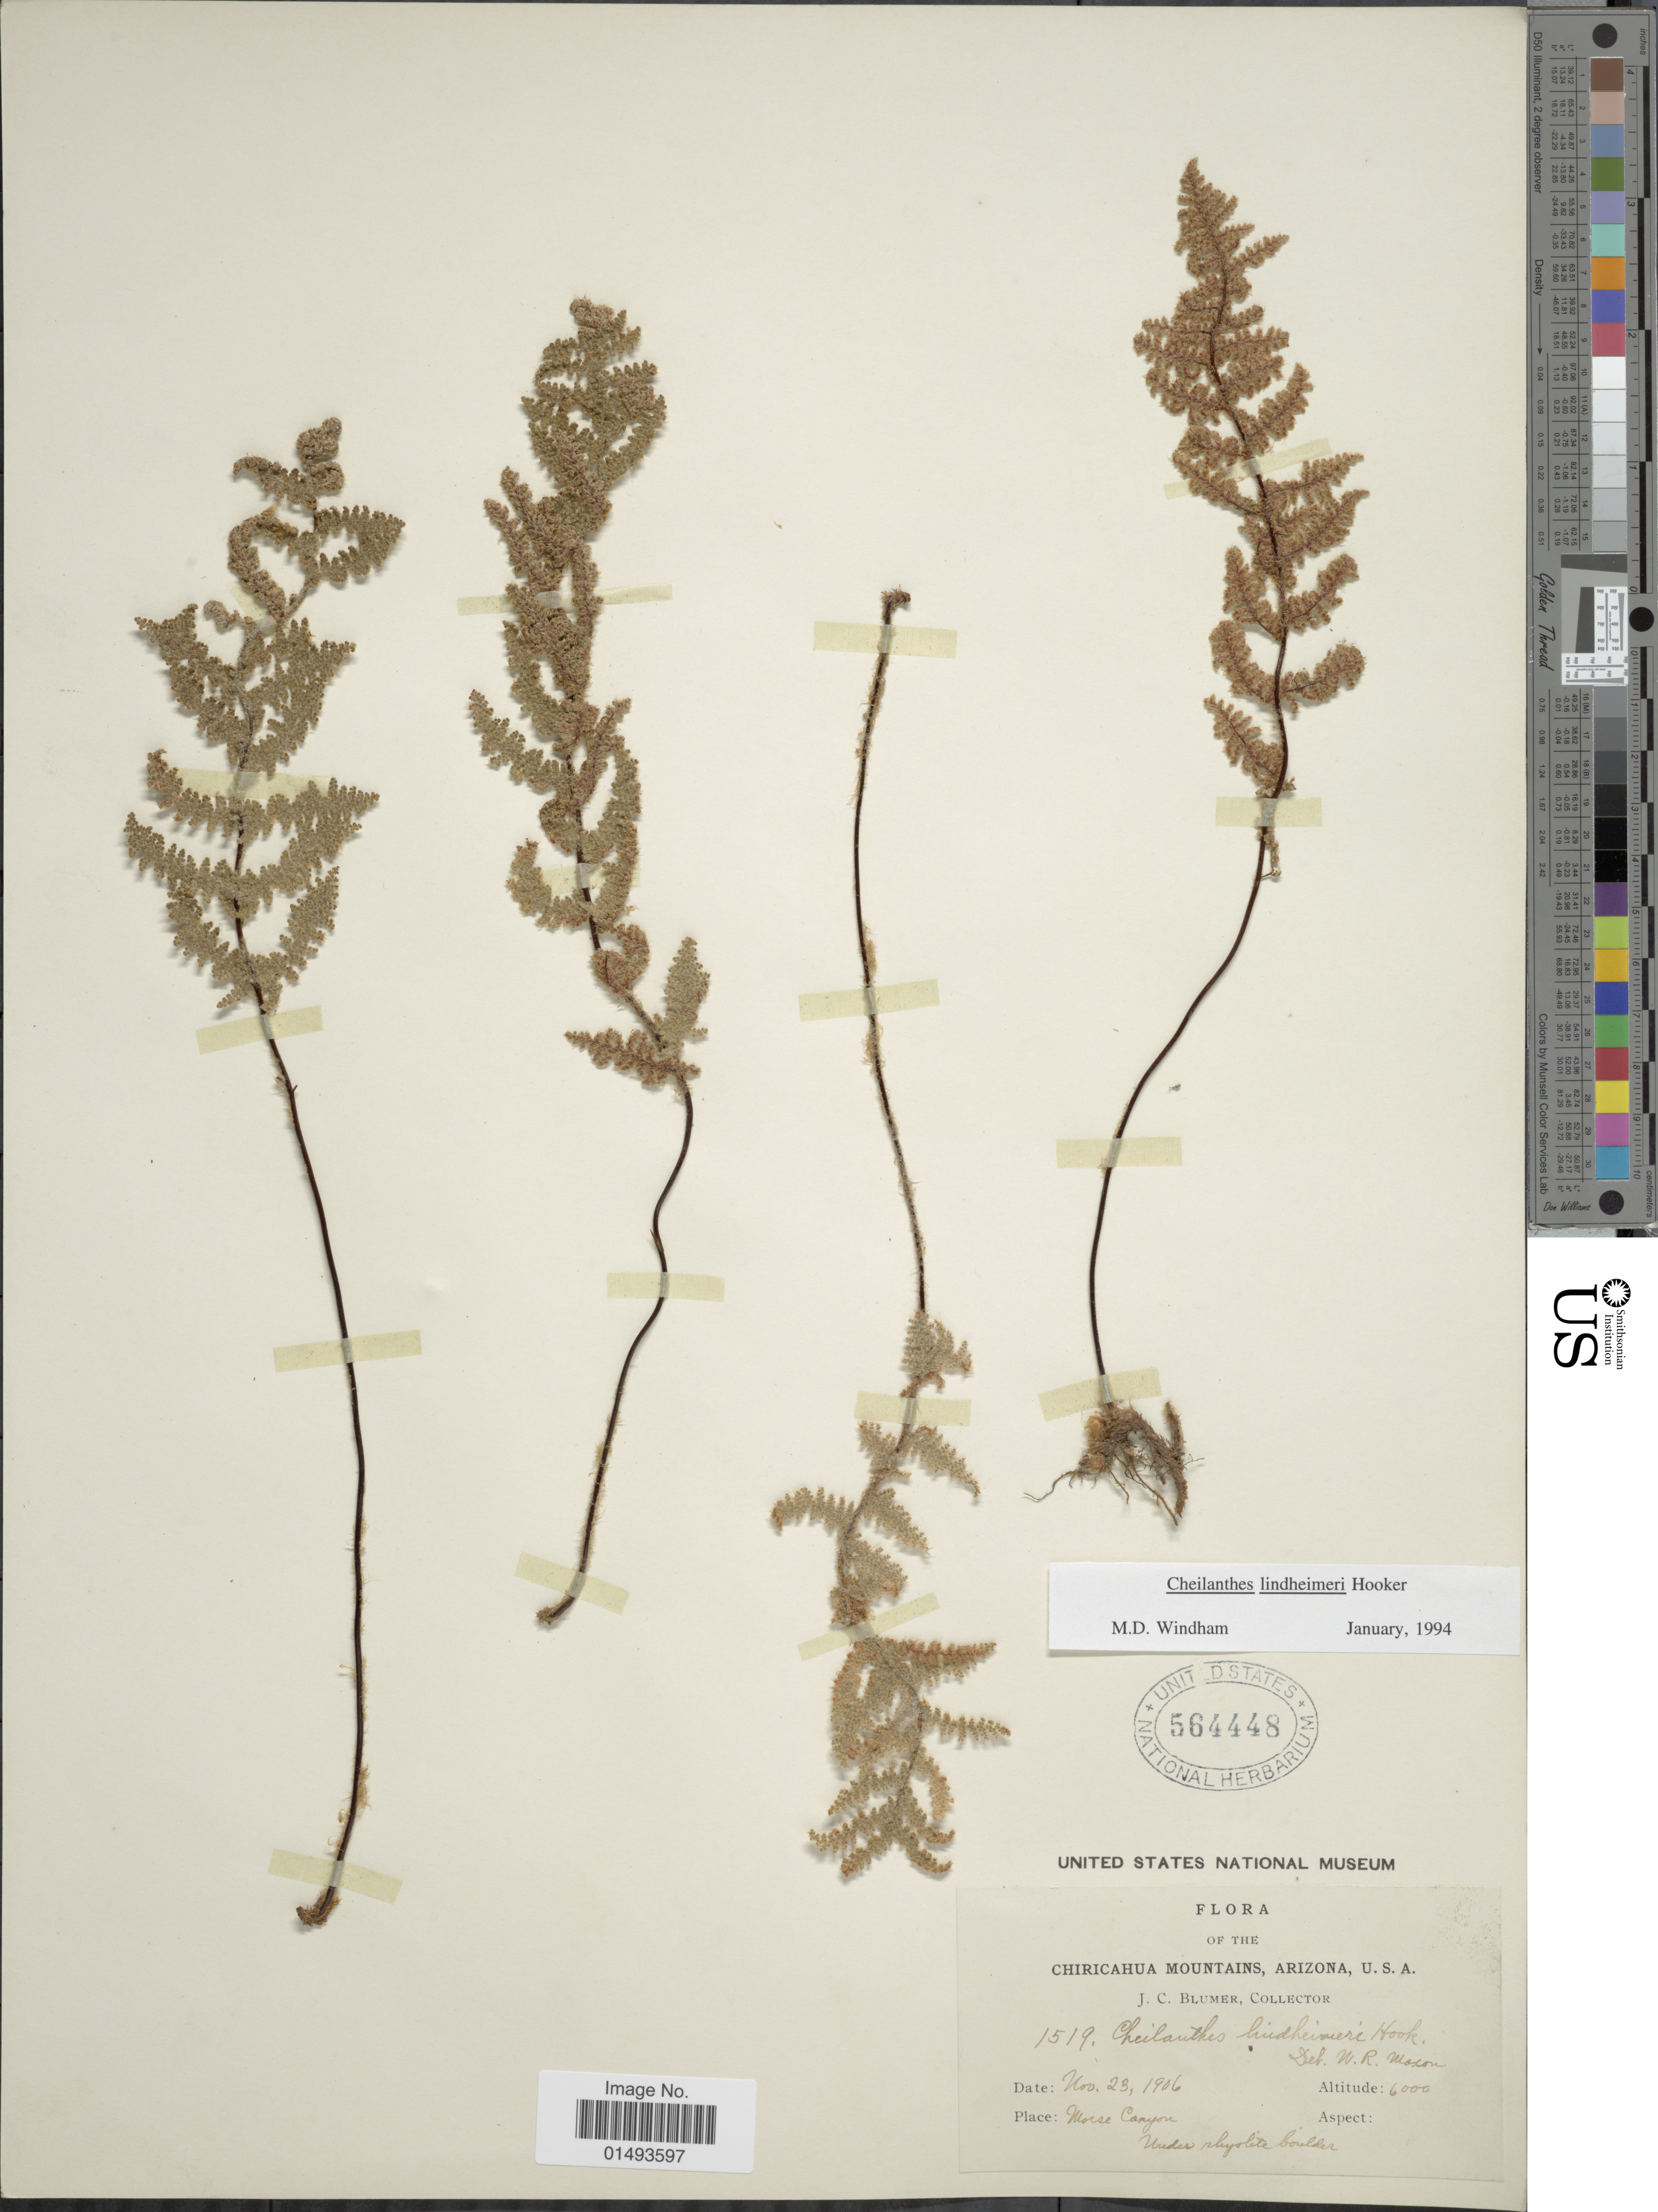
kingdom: Plantae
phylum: Tracheophyta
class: Polypodiopsida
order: Polypodiales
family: Pteridaceae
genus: Myriopteris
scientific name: Myriopteris lindheimeri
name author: (Hook.) J. Sm.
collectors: J. C. Blumer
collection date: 1906-11-23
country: United States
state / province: Arizona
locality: Chricahua Mountains, Morse Canyon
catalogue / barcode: US 564448